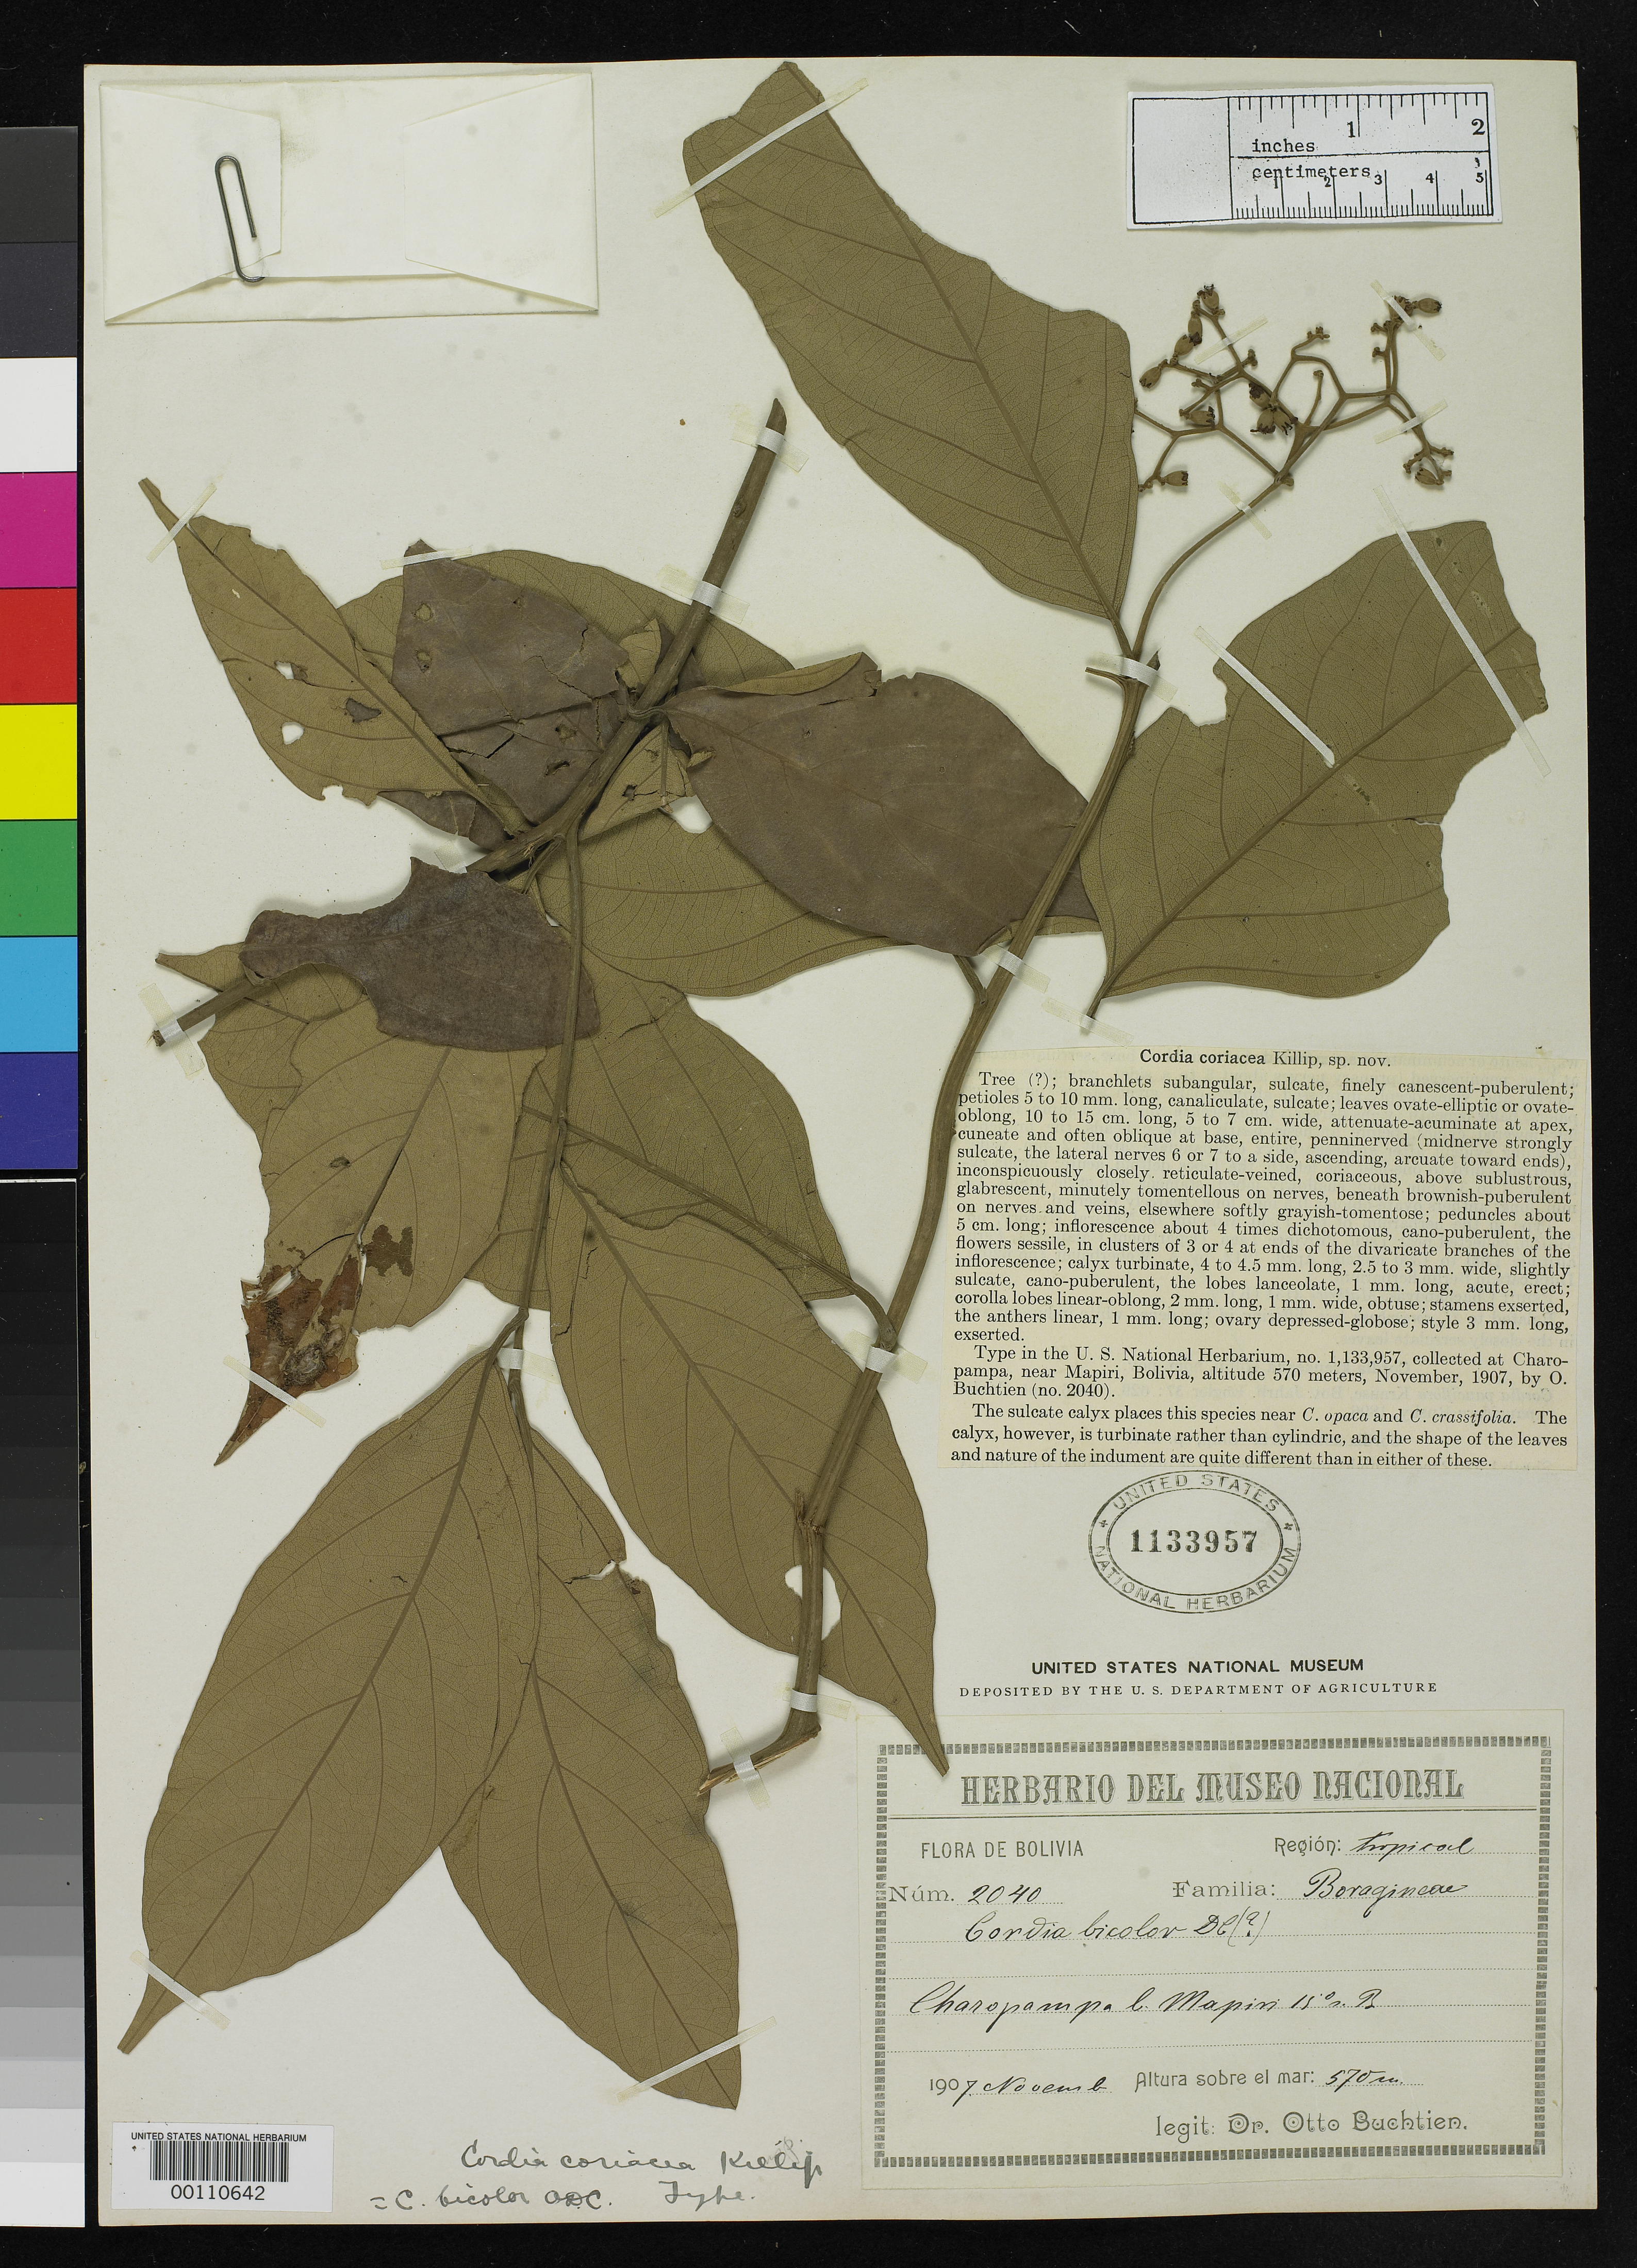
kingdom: Plantae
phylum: Tracheophyta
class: Magnoliopsida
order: Boraginales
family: Cordiaceae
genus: Cordia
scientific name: Cordia coriacea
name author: Killip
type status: Holotype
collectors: O. Buchtien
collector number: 2040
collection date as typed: Nov 1907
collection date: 1907-11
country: Bolivia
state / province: La Paz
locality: Charopampa, near Mapiri.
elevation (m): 570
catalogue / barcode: US 1133957